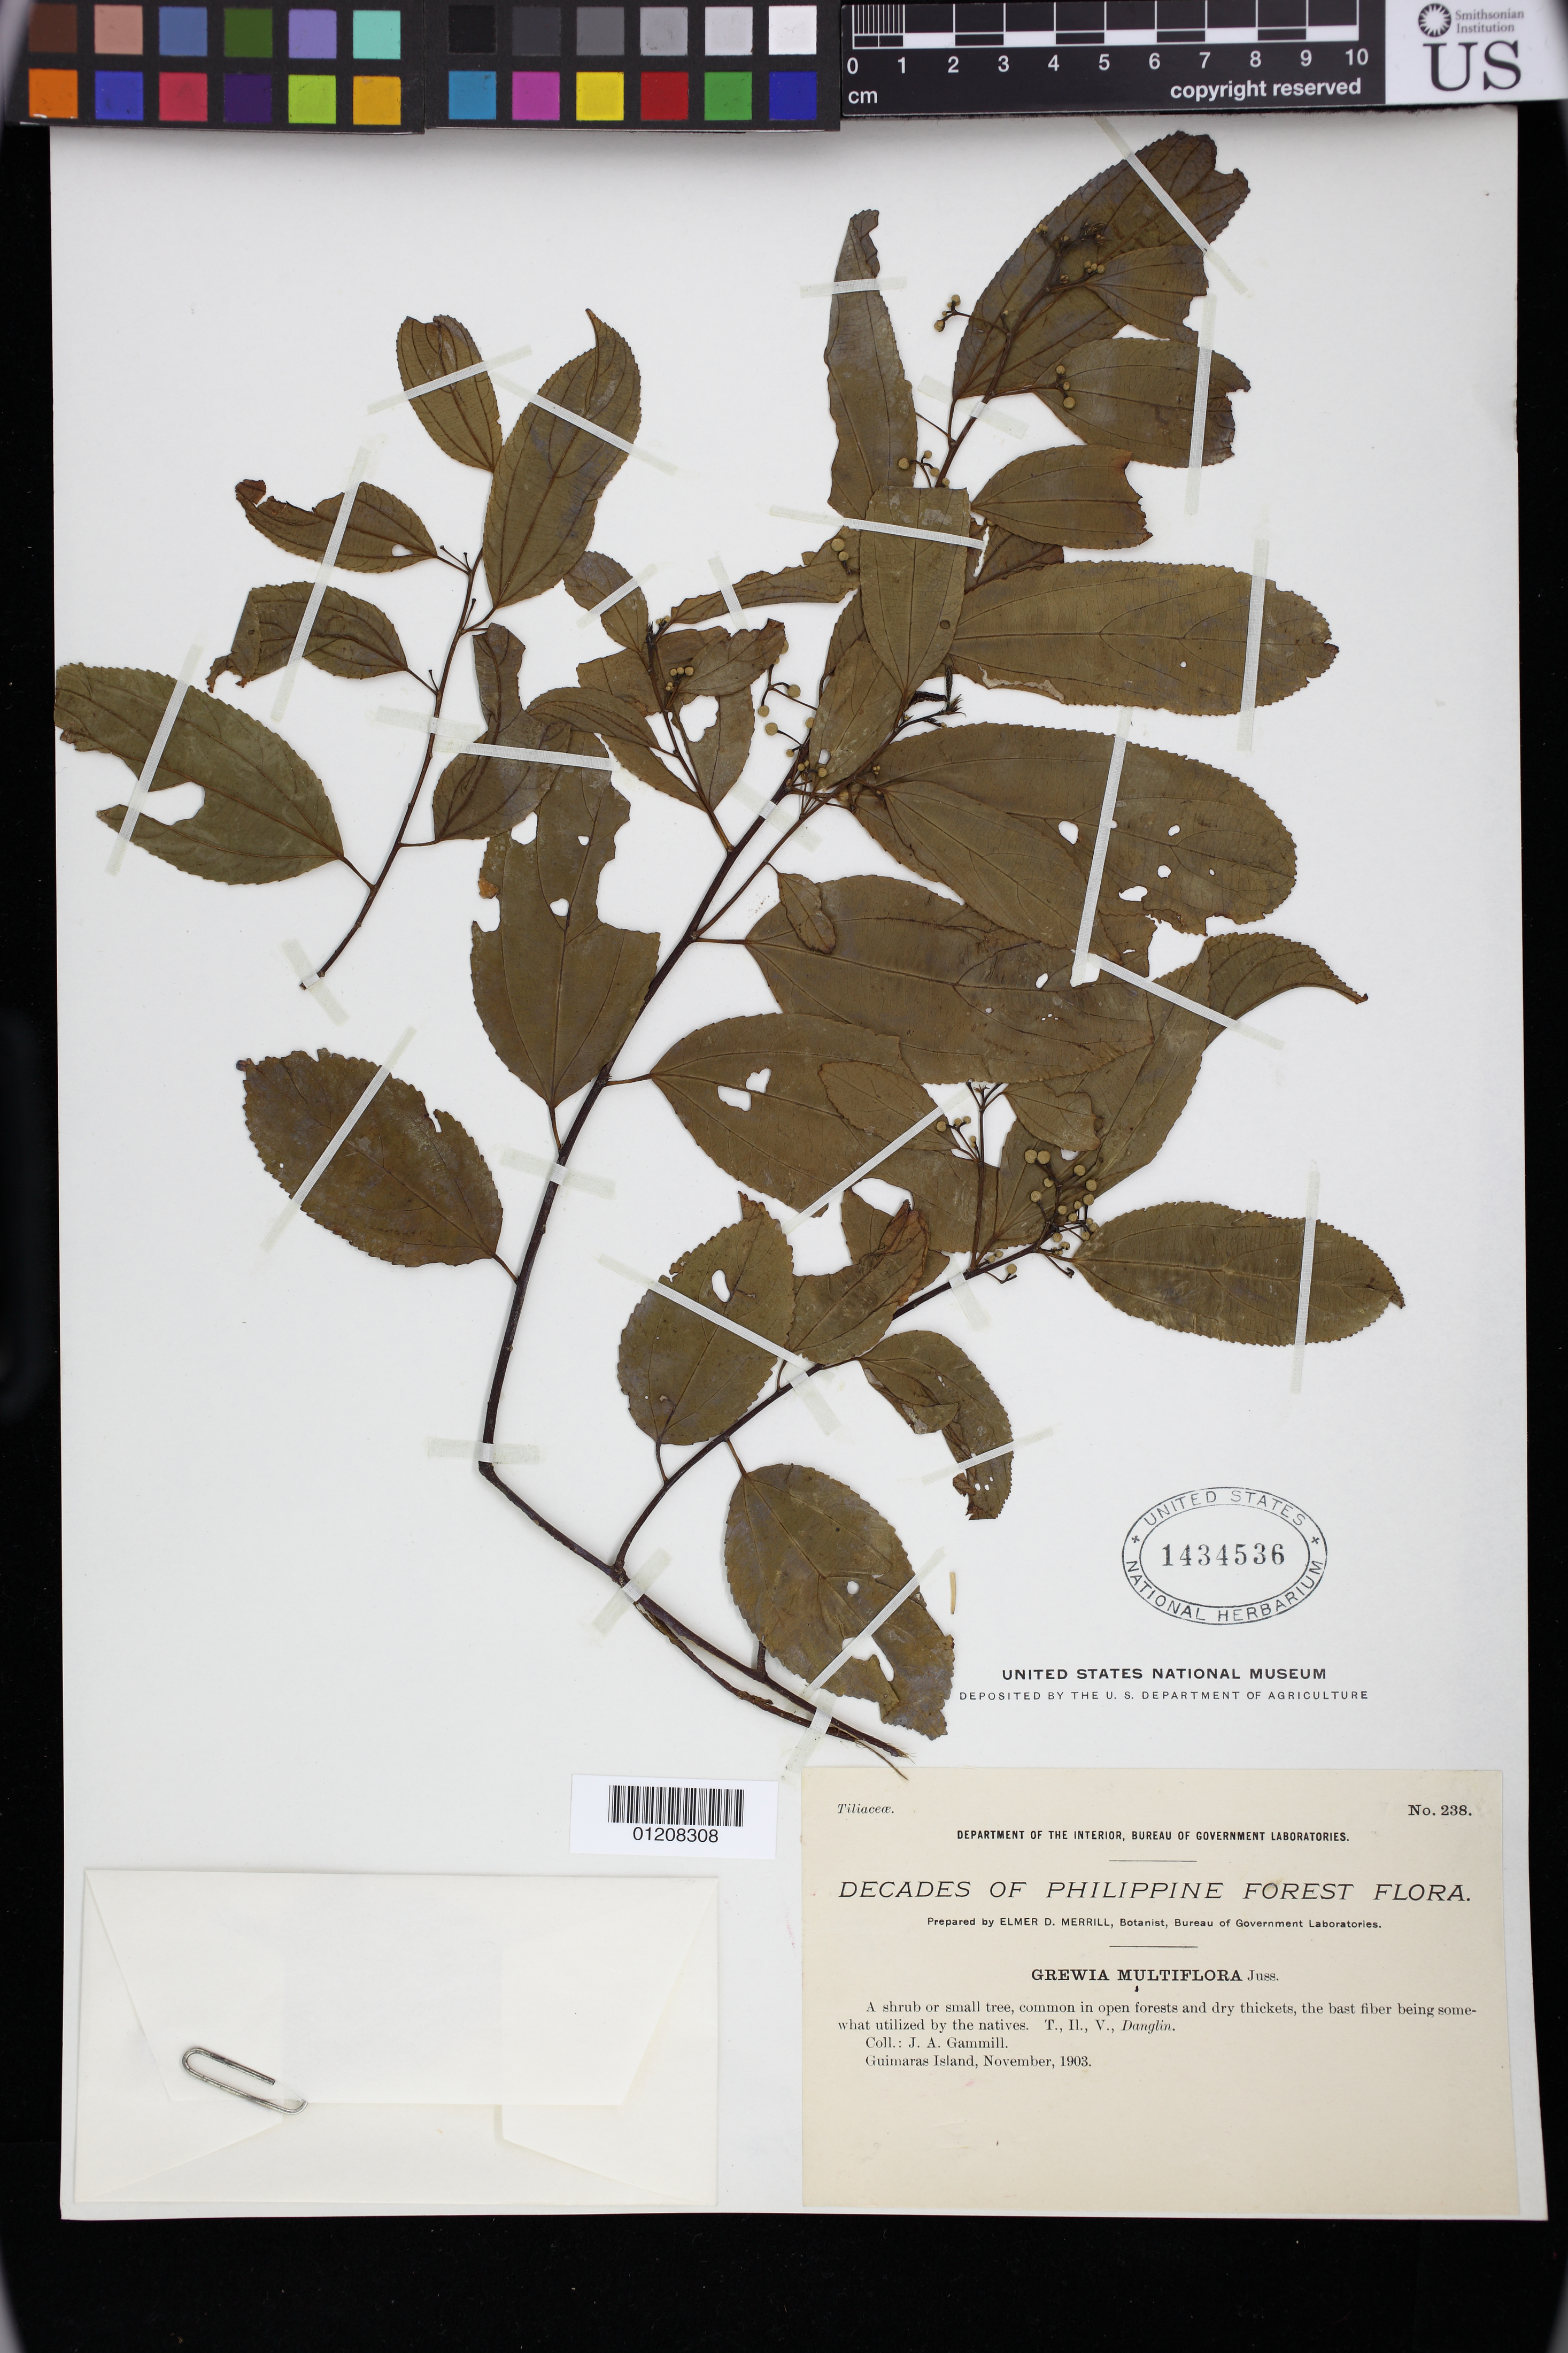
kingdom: Plantae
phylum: Tracheophyta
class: Magnoliopsida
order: Malvales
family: Malvaceae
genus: Grewia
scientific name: Grewia multiflora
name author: Juss.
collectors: J. Gammill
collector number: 238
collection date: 1903-11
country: Philippines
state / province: Western Visayas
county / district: Guimaras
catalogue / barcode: US 1434536